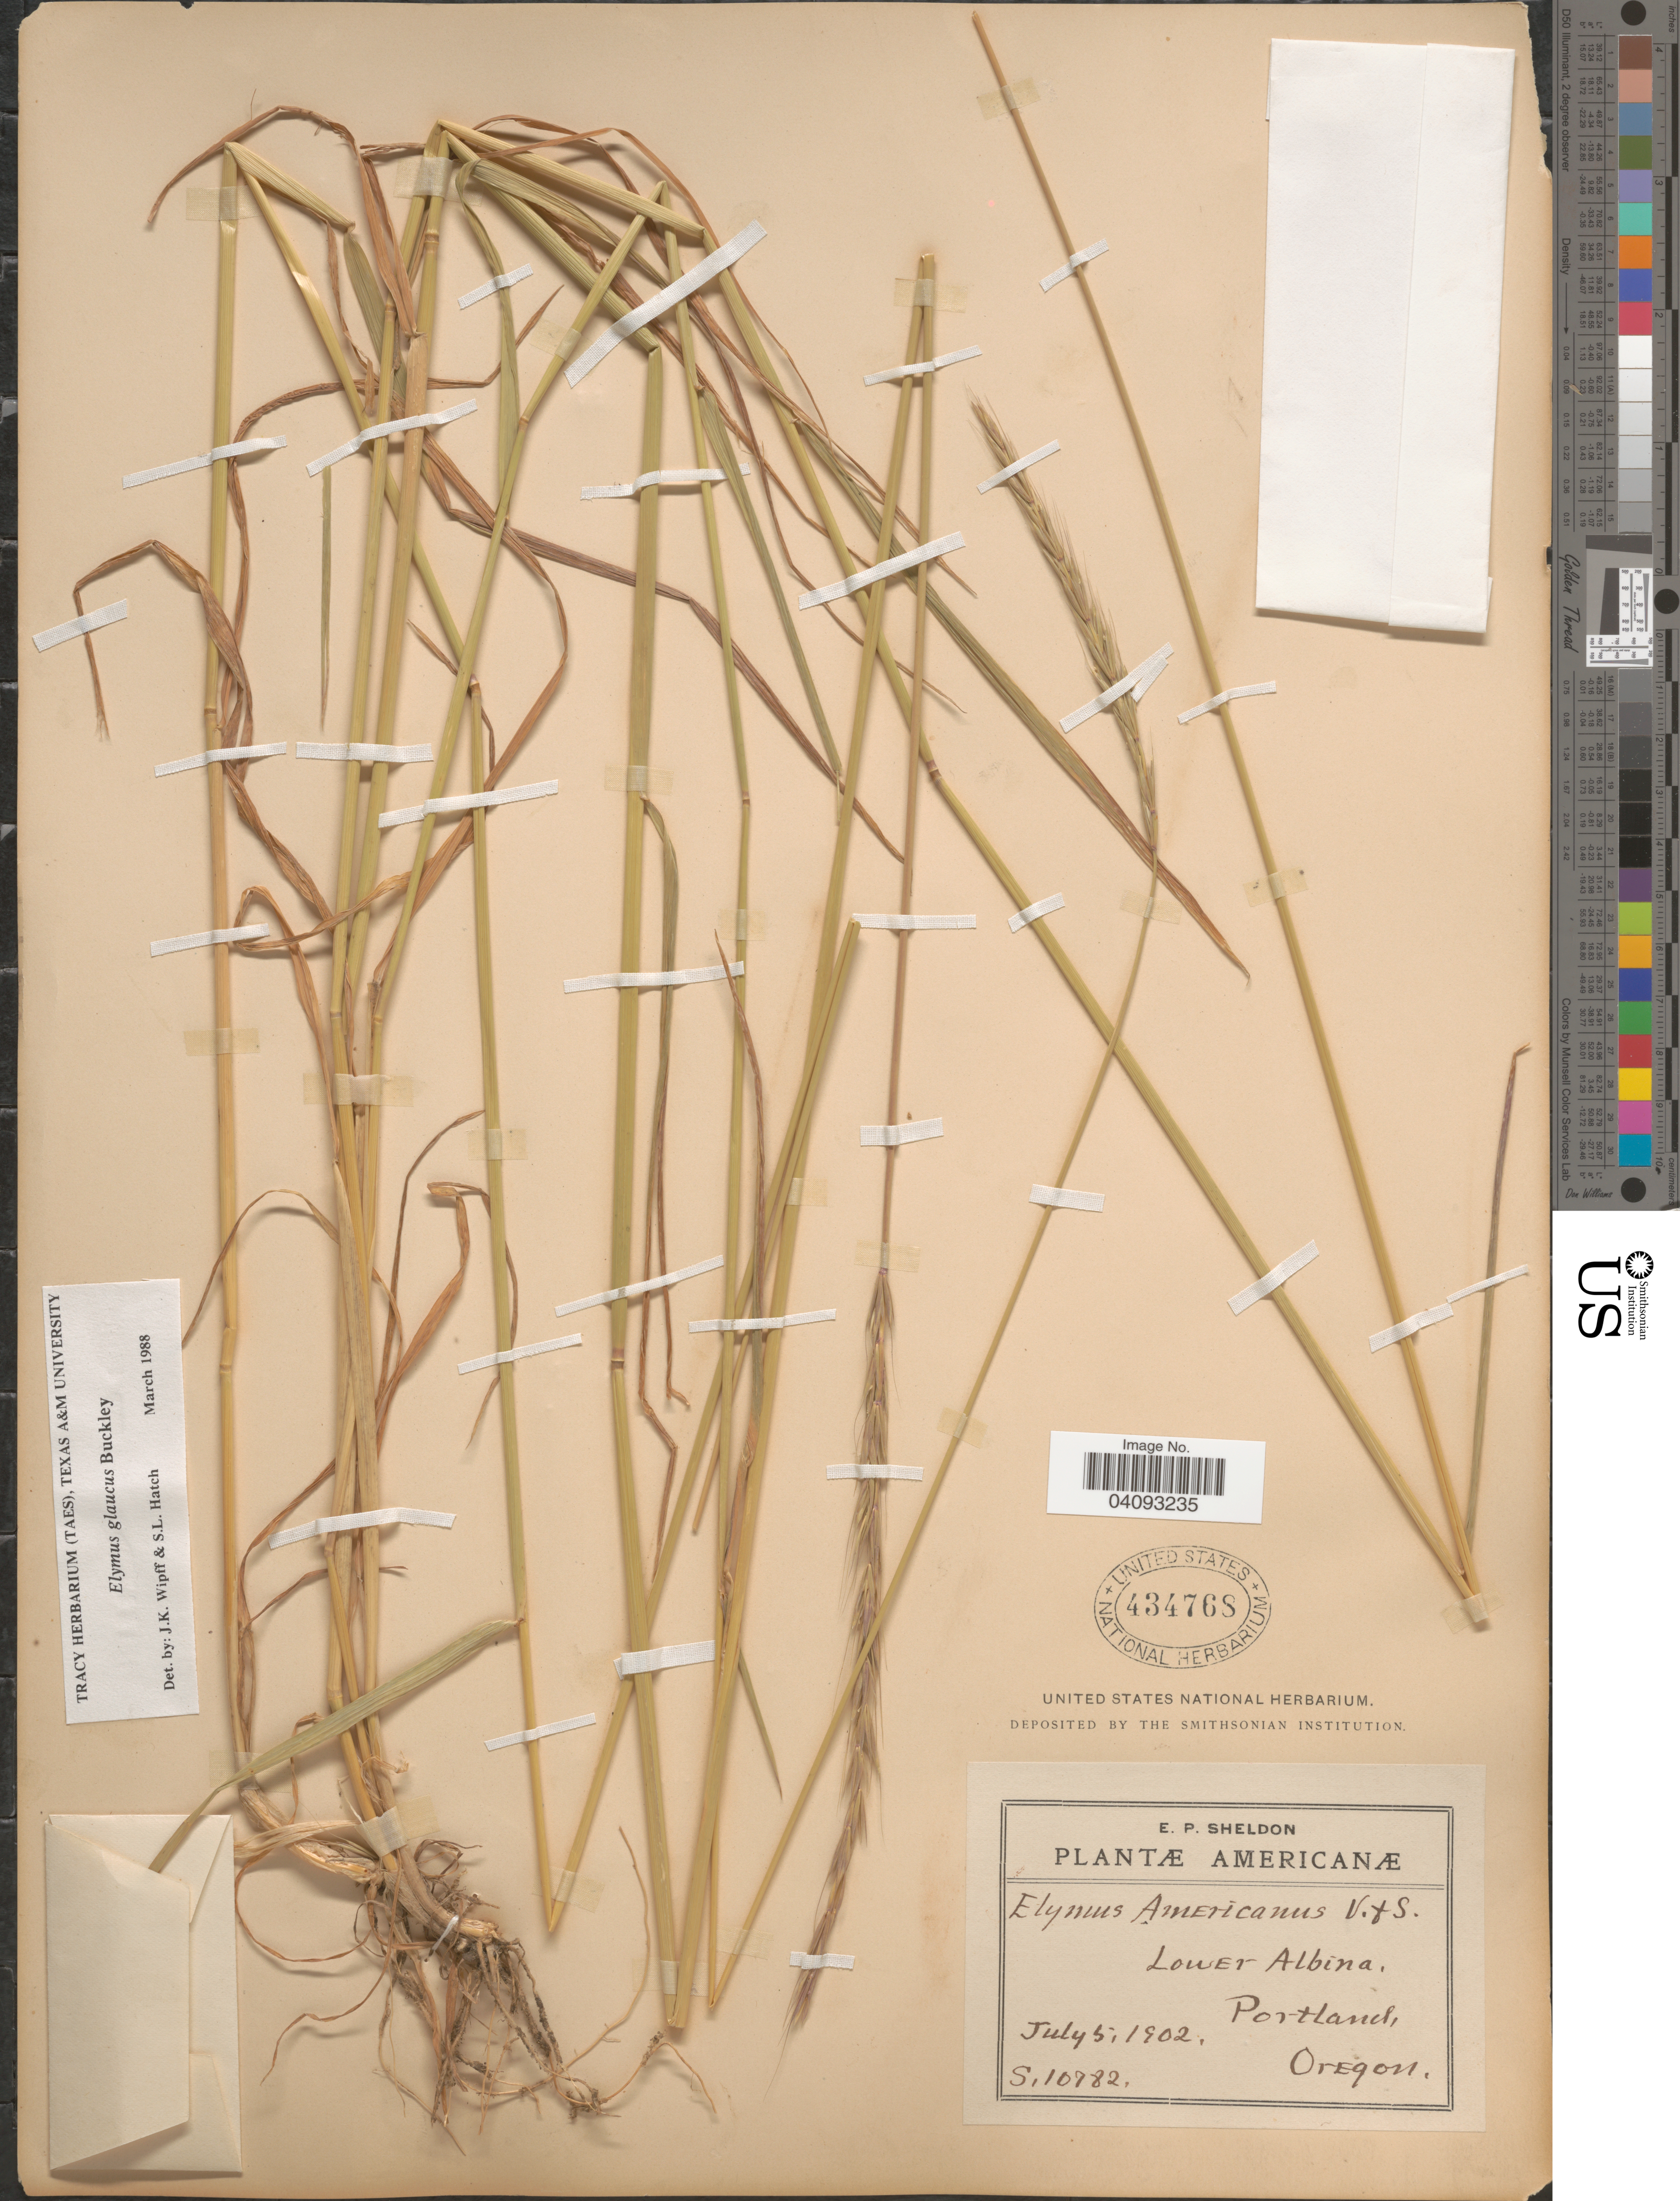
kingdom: Plantae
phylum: Tracheophyta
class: Liliopsida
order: Poales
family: Poaceae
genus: Elymus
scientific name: Elymus glaucus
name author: Buckley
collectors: E. P. Sheldon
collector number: S10782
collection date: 1902-07-05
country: United States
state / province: Oregon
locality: Lower Albina, Portland.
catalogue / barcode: US 434768